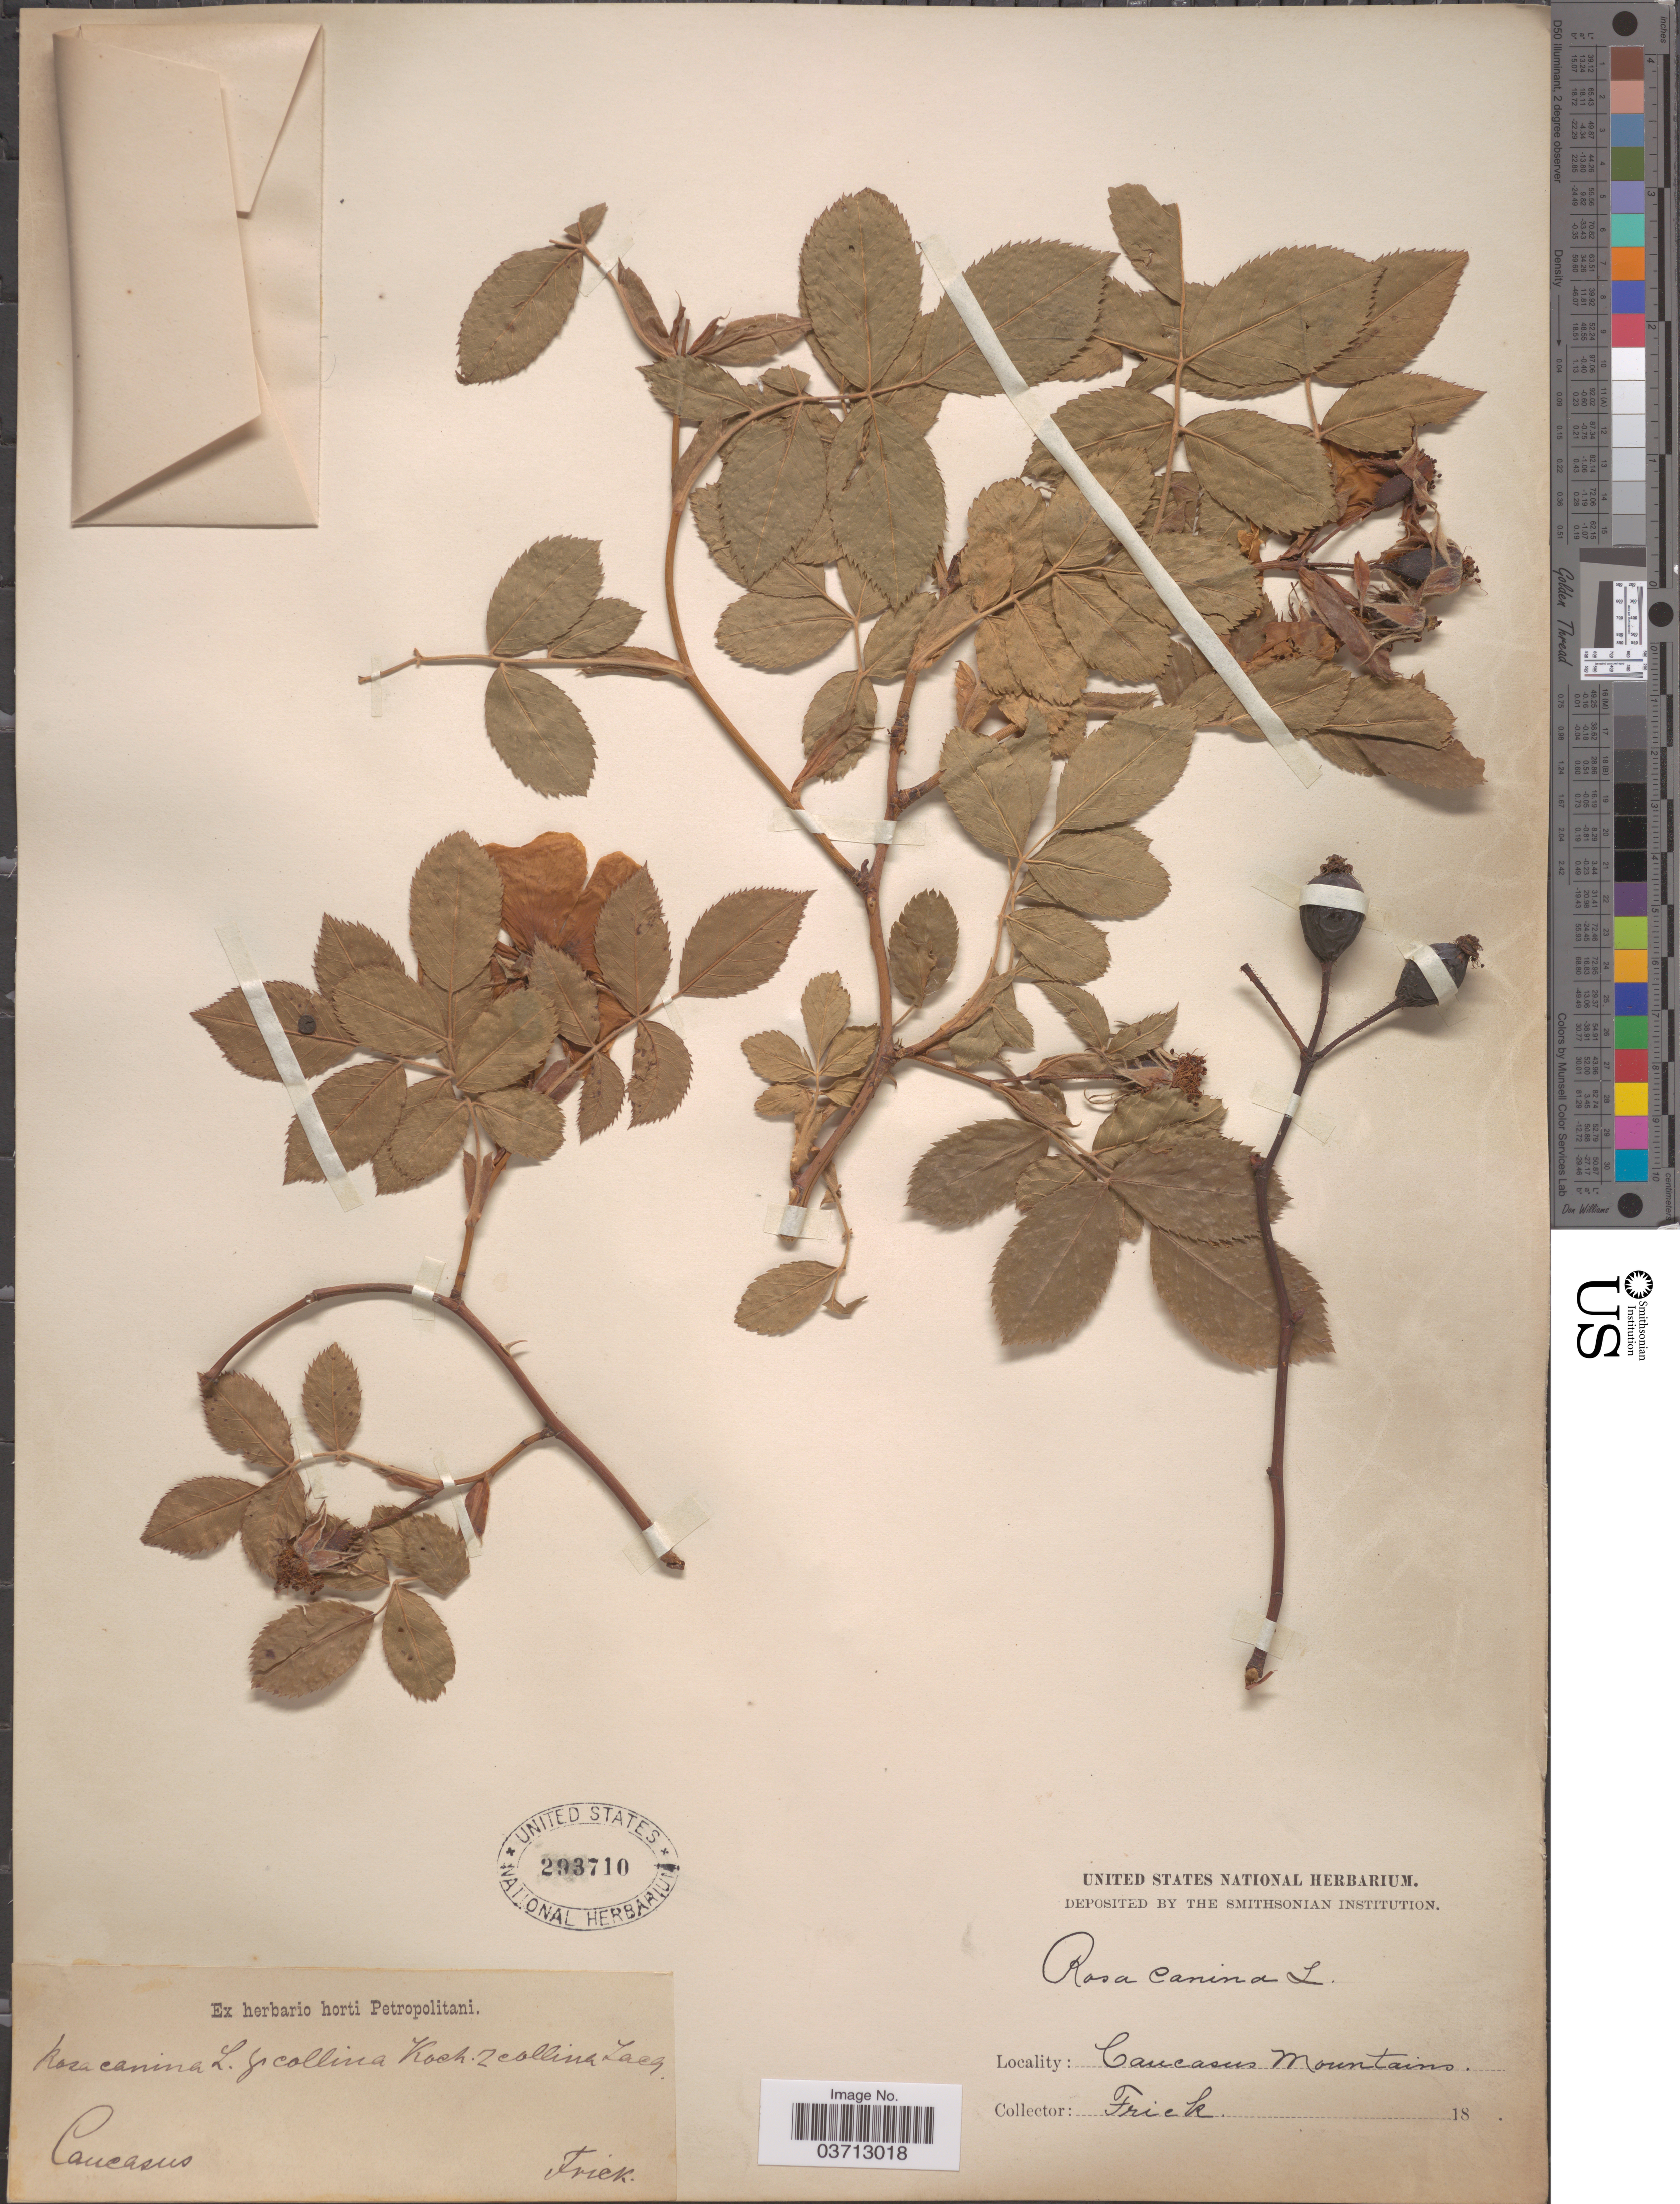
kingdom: Plantae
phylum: Tracheophyta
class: Magnoliopsida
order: Rosales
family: Rosaceae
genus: Rosa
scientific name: Rosa canina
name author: L.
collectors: Frick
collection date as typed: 18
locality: Caucasus Mountains. Caucasus.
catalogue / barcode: US 293710